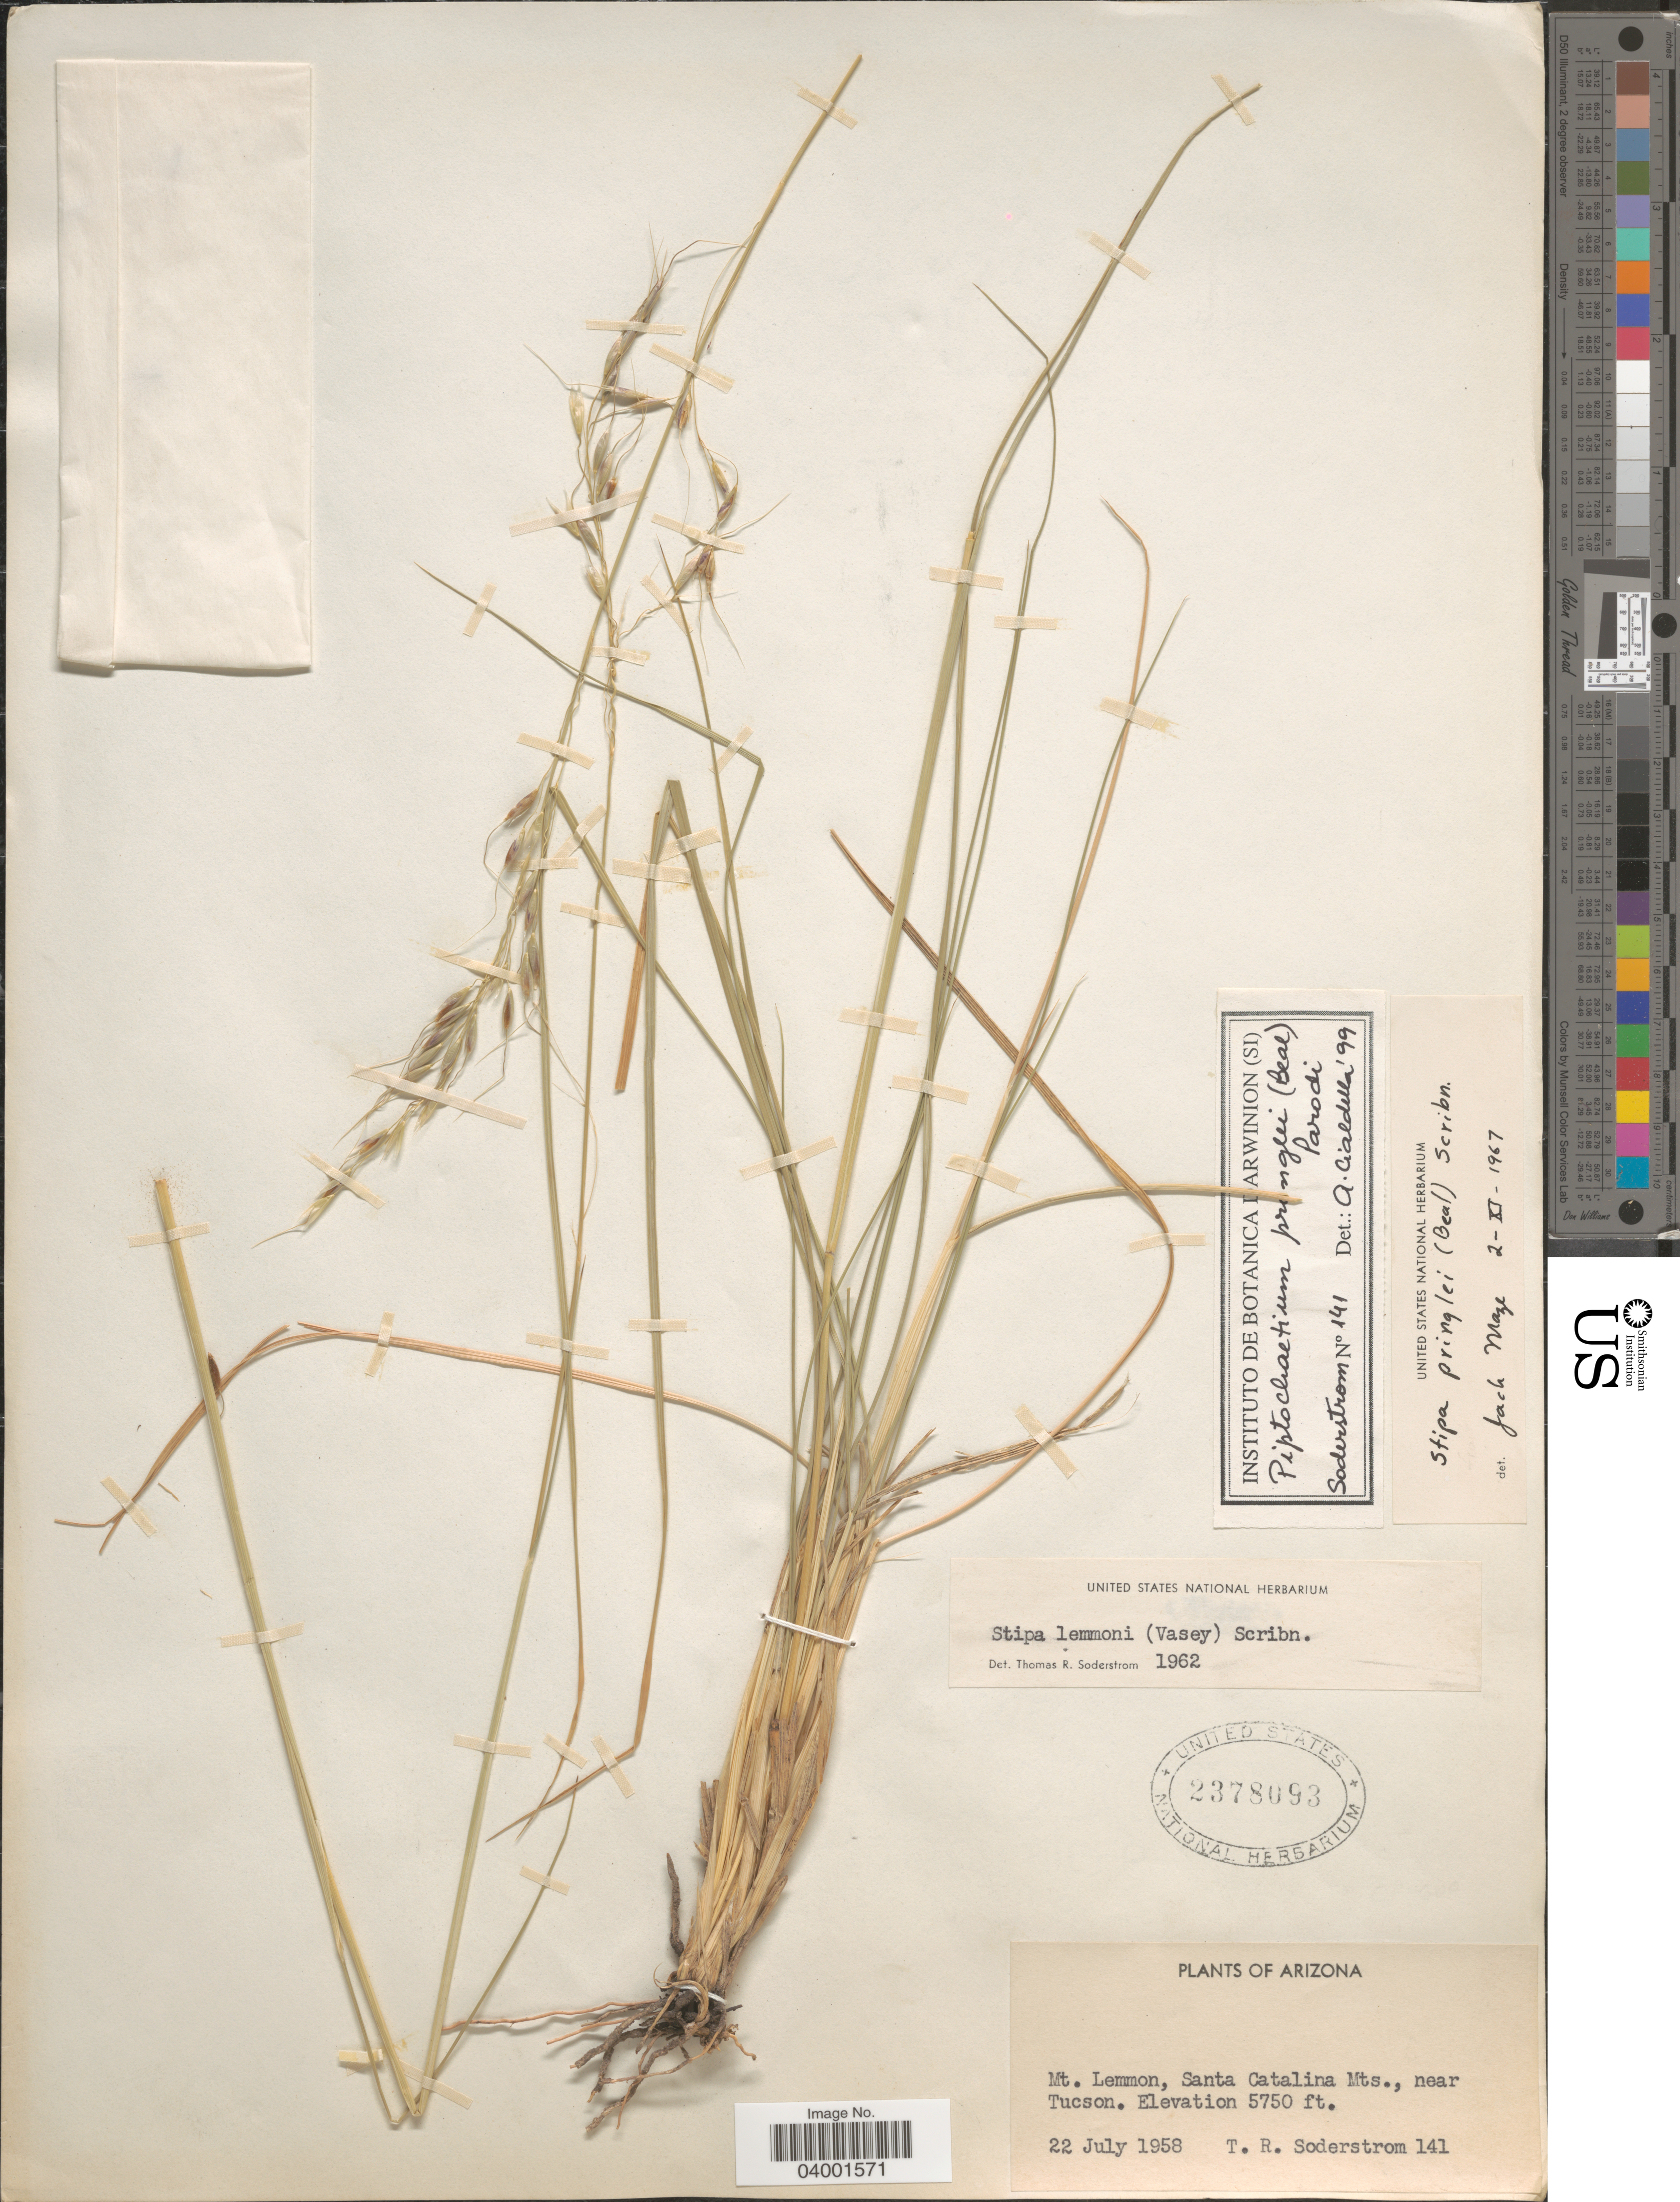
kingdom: Plantae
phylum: Tracheophyta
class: Liliopsida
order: Poales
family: Poaceae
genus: Piptochaetium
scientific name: Piptochaetium pringlei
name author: (W.J. Beal) Parodi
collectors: T. R. Soderstrom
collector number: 141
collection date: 1958-07-22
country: United States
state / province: Arizona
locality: Mt. Lemmon, Santa Catalina Mts., near Tucson.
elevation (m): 1753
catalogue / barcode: US 2378093